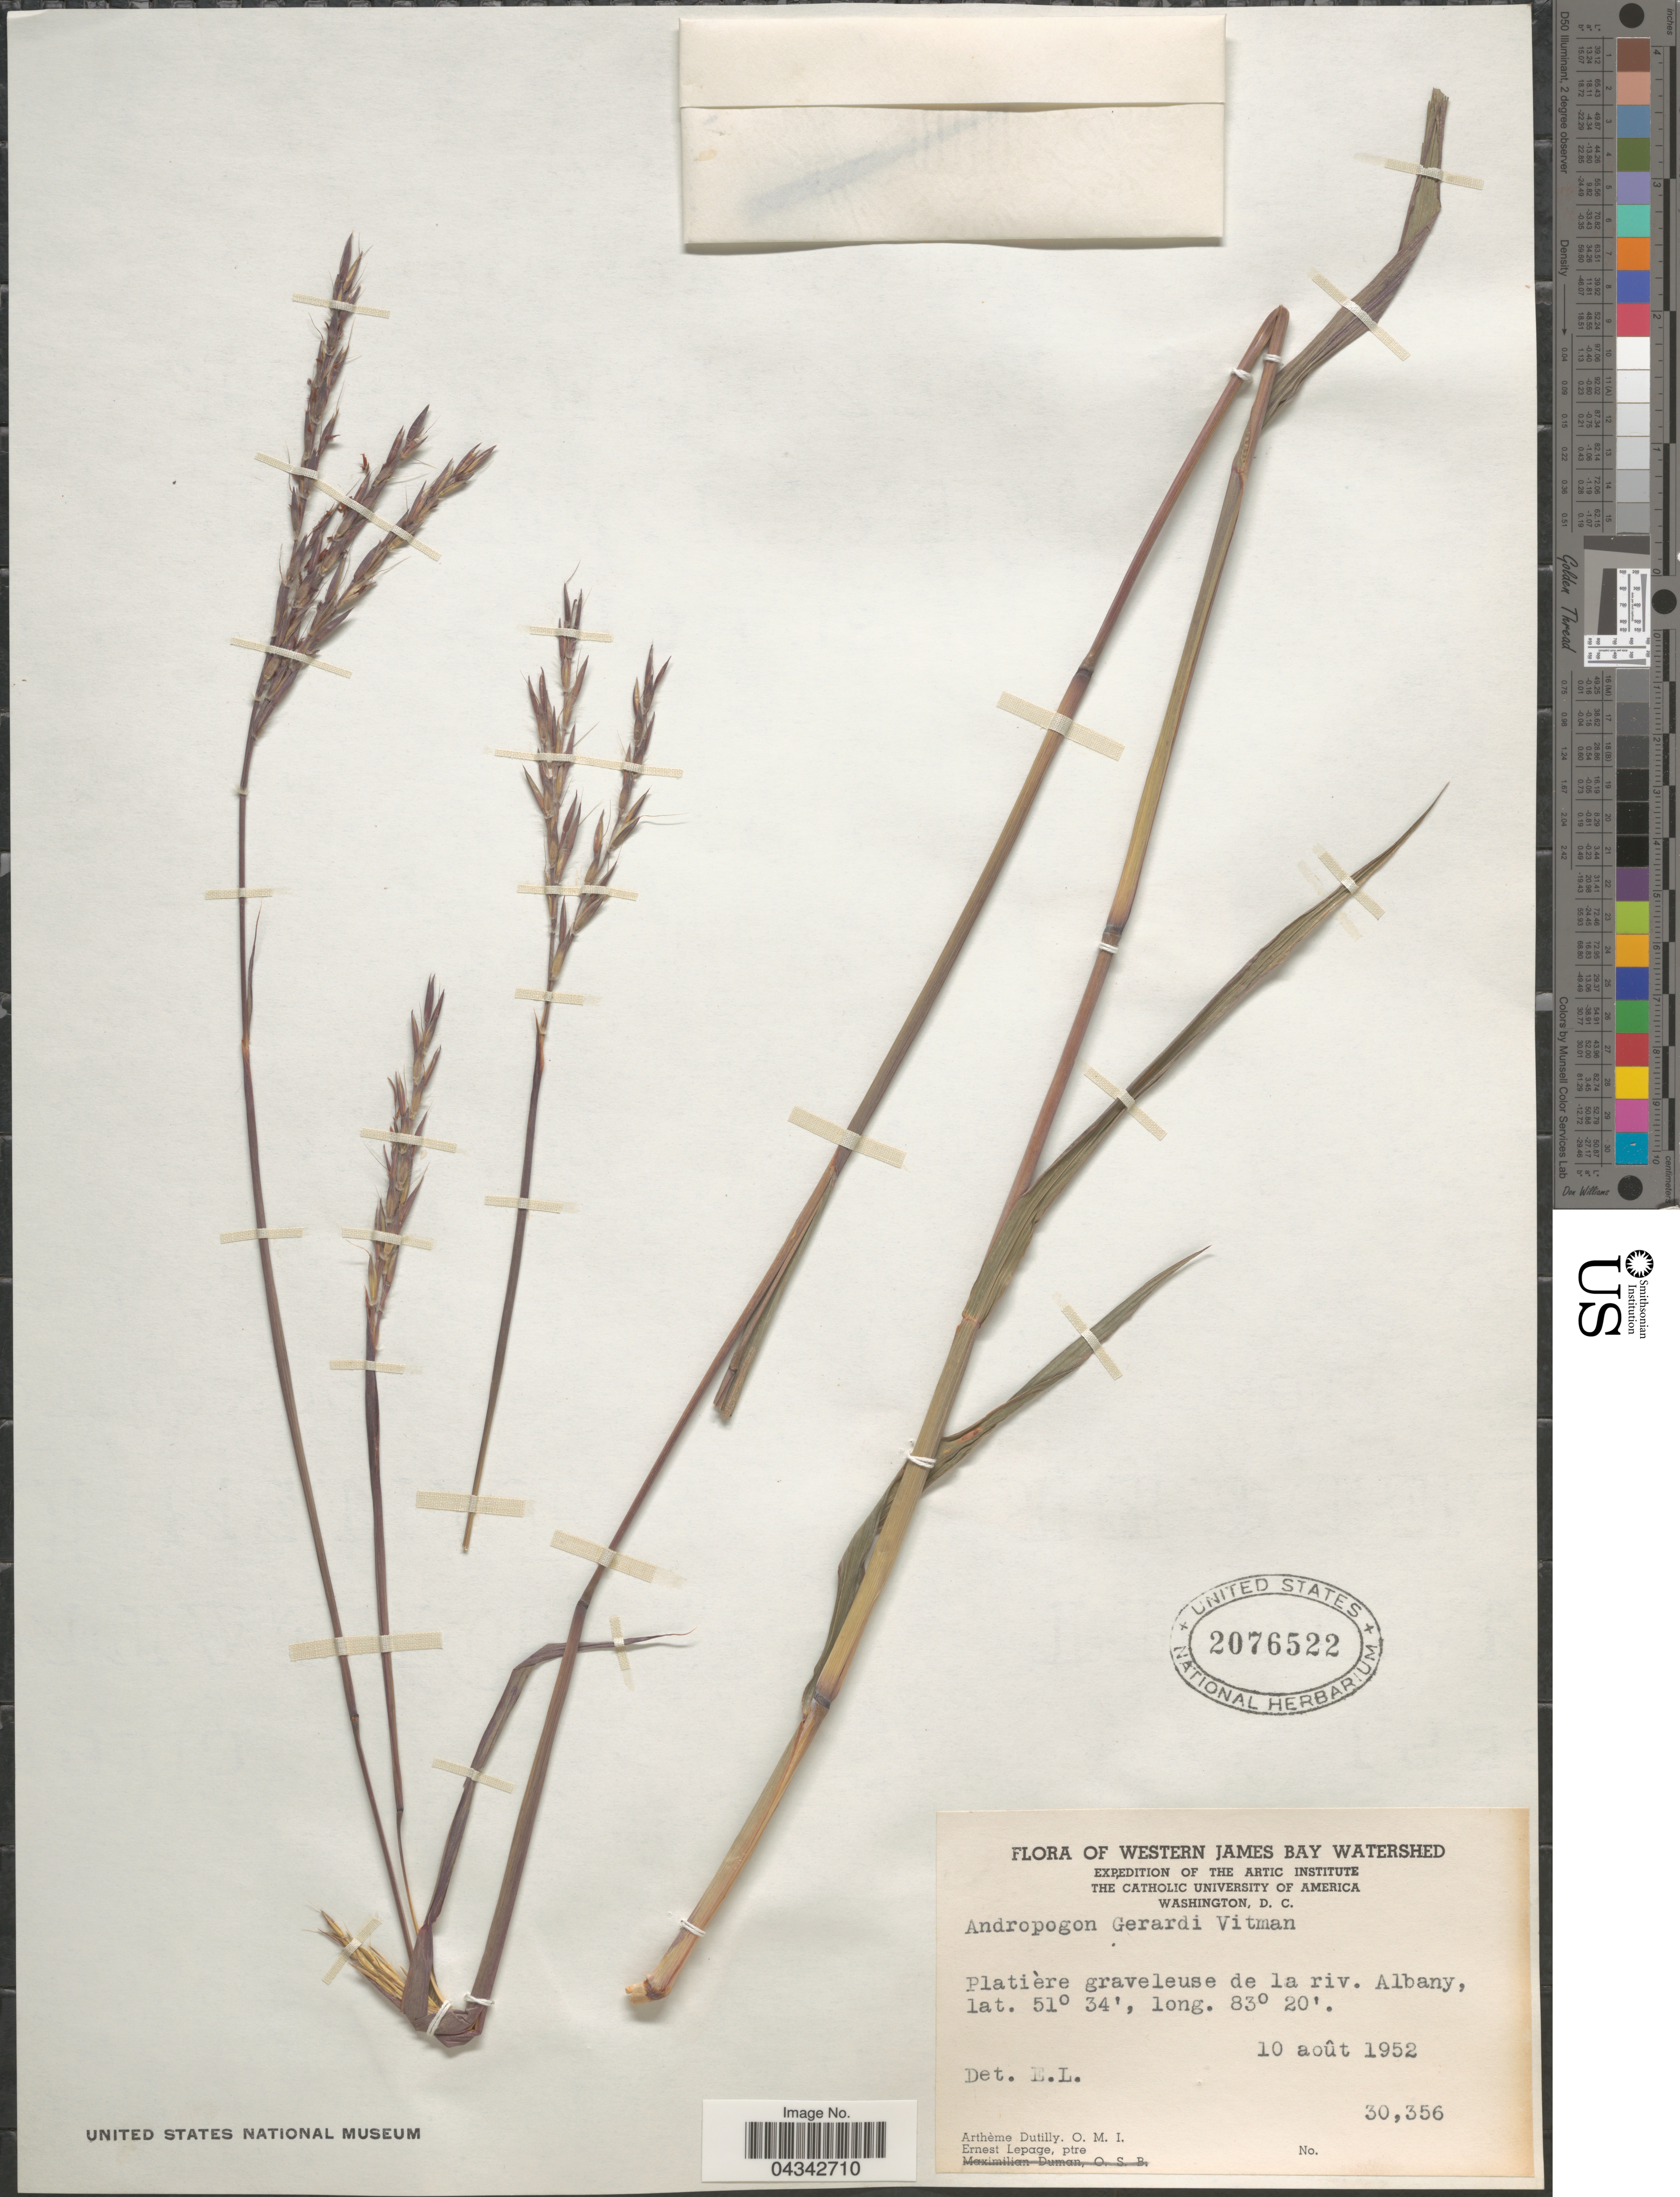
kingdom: Plantae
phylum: Tracheophyta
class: Liliopsida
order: Poales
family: Poaceae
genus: Andropogon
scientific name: Andropogon gerardii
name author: Vitman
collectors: A. Dutilly & E. Lepage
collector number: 30356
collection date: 1952-08-10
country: Canada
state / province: Ontario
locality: Western James Bay Watershed. Expedition of the Arctic Institute. Platière graveleuse de la riv. Albany.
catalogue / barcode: US 2076522